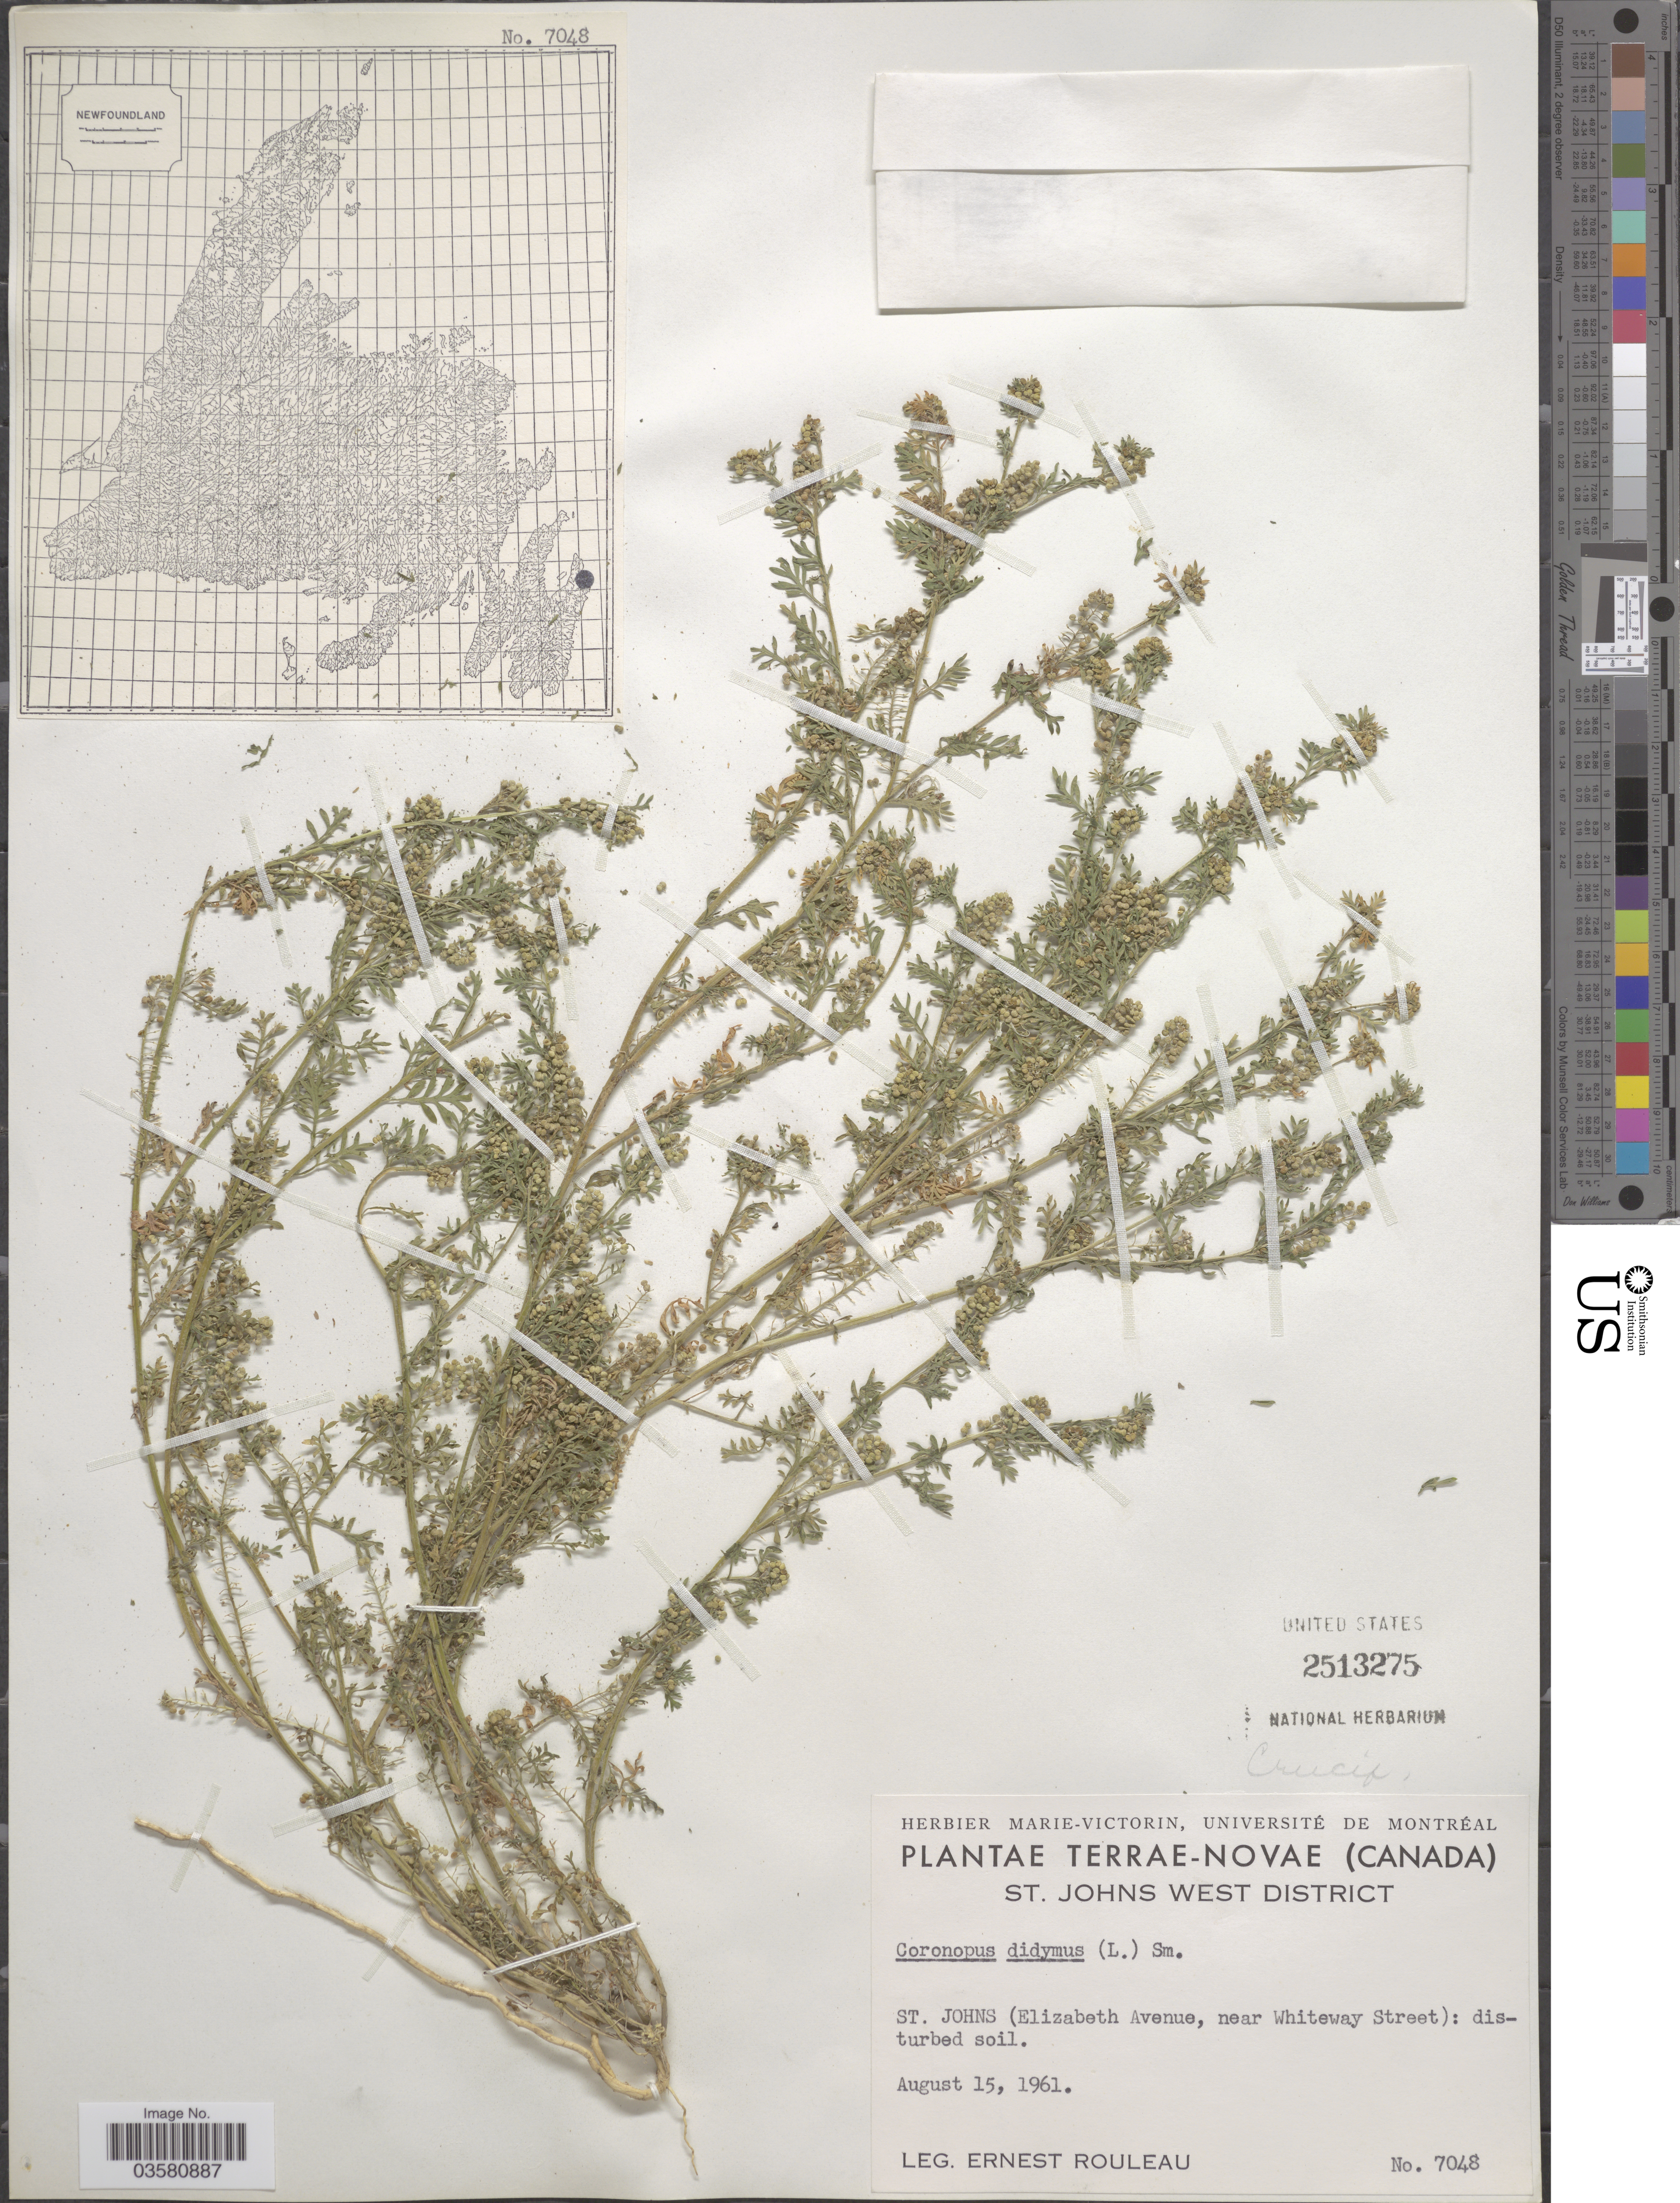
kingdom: Plantae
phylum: Tracheophyta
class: Magnoliopsida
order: Brassicales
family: Brassicaceae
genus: Lepidium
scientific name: Lepidium didymum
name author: L.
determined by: Strong, M. T., (US), Smithsonian Institution - National Museum of Natural History (UNITED STATES)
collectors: J. Rouleau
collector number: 7048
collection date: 1961-08-15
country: Canada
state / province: Newfoundland and Labrador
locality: Terrae-Novae. St. Johns West District. St. Johns (Elizabeth Avenue, near Whiteway Street)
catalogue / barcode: US 2513275